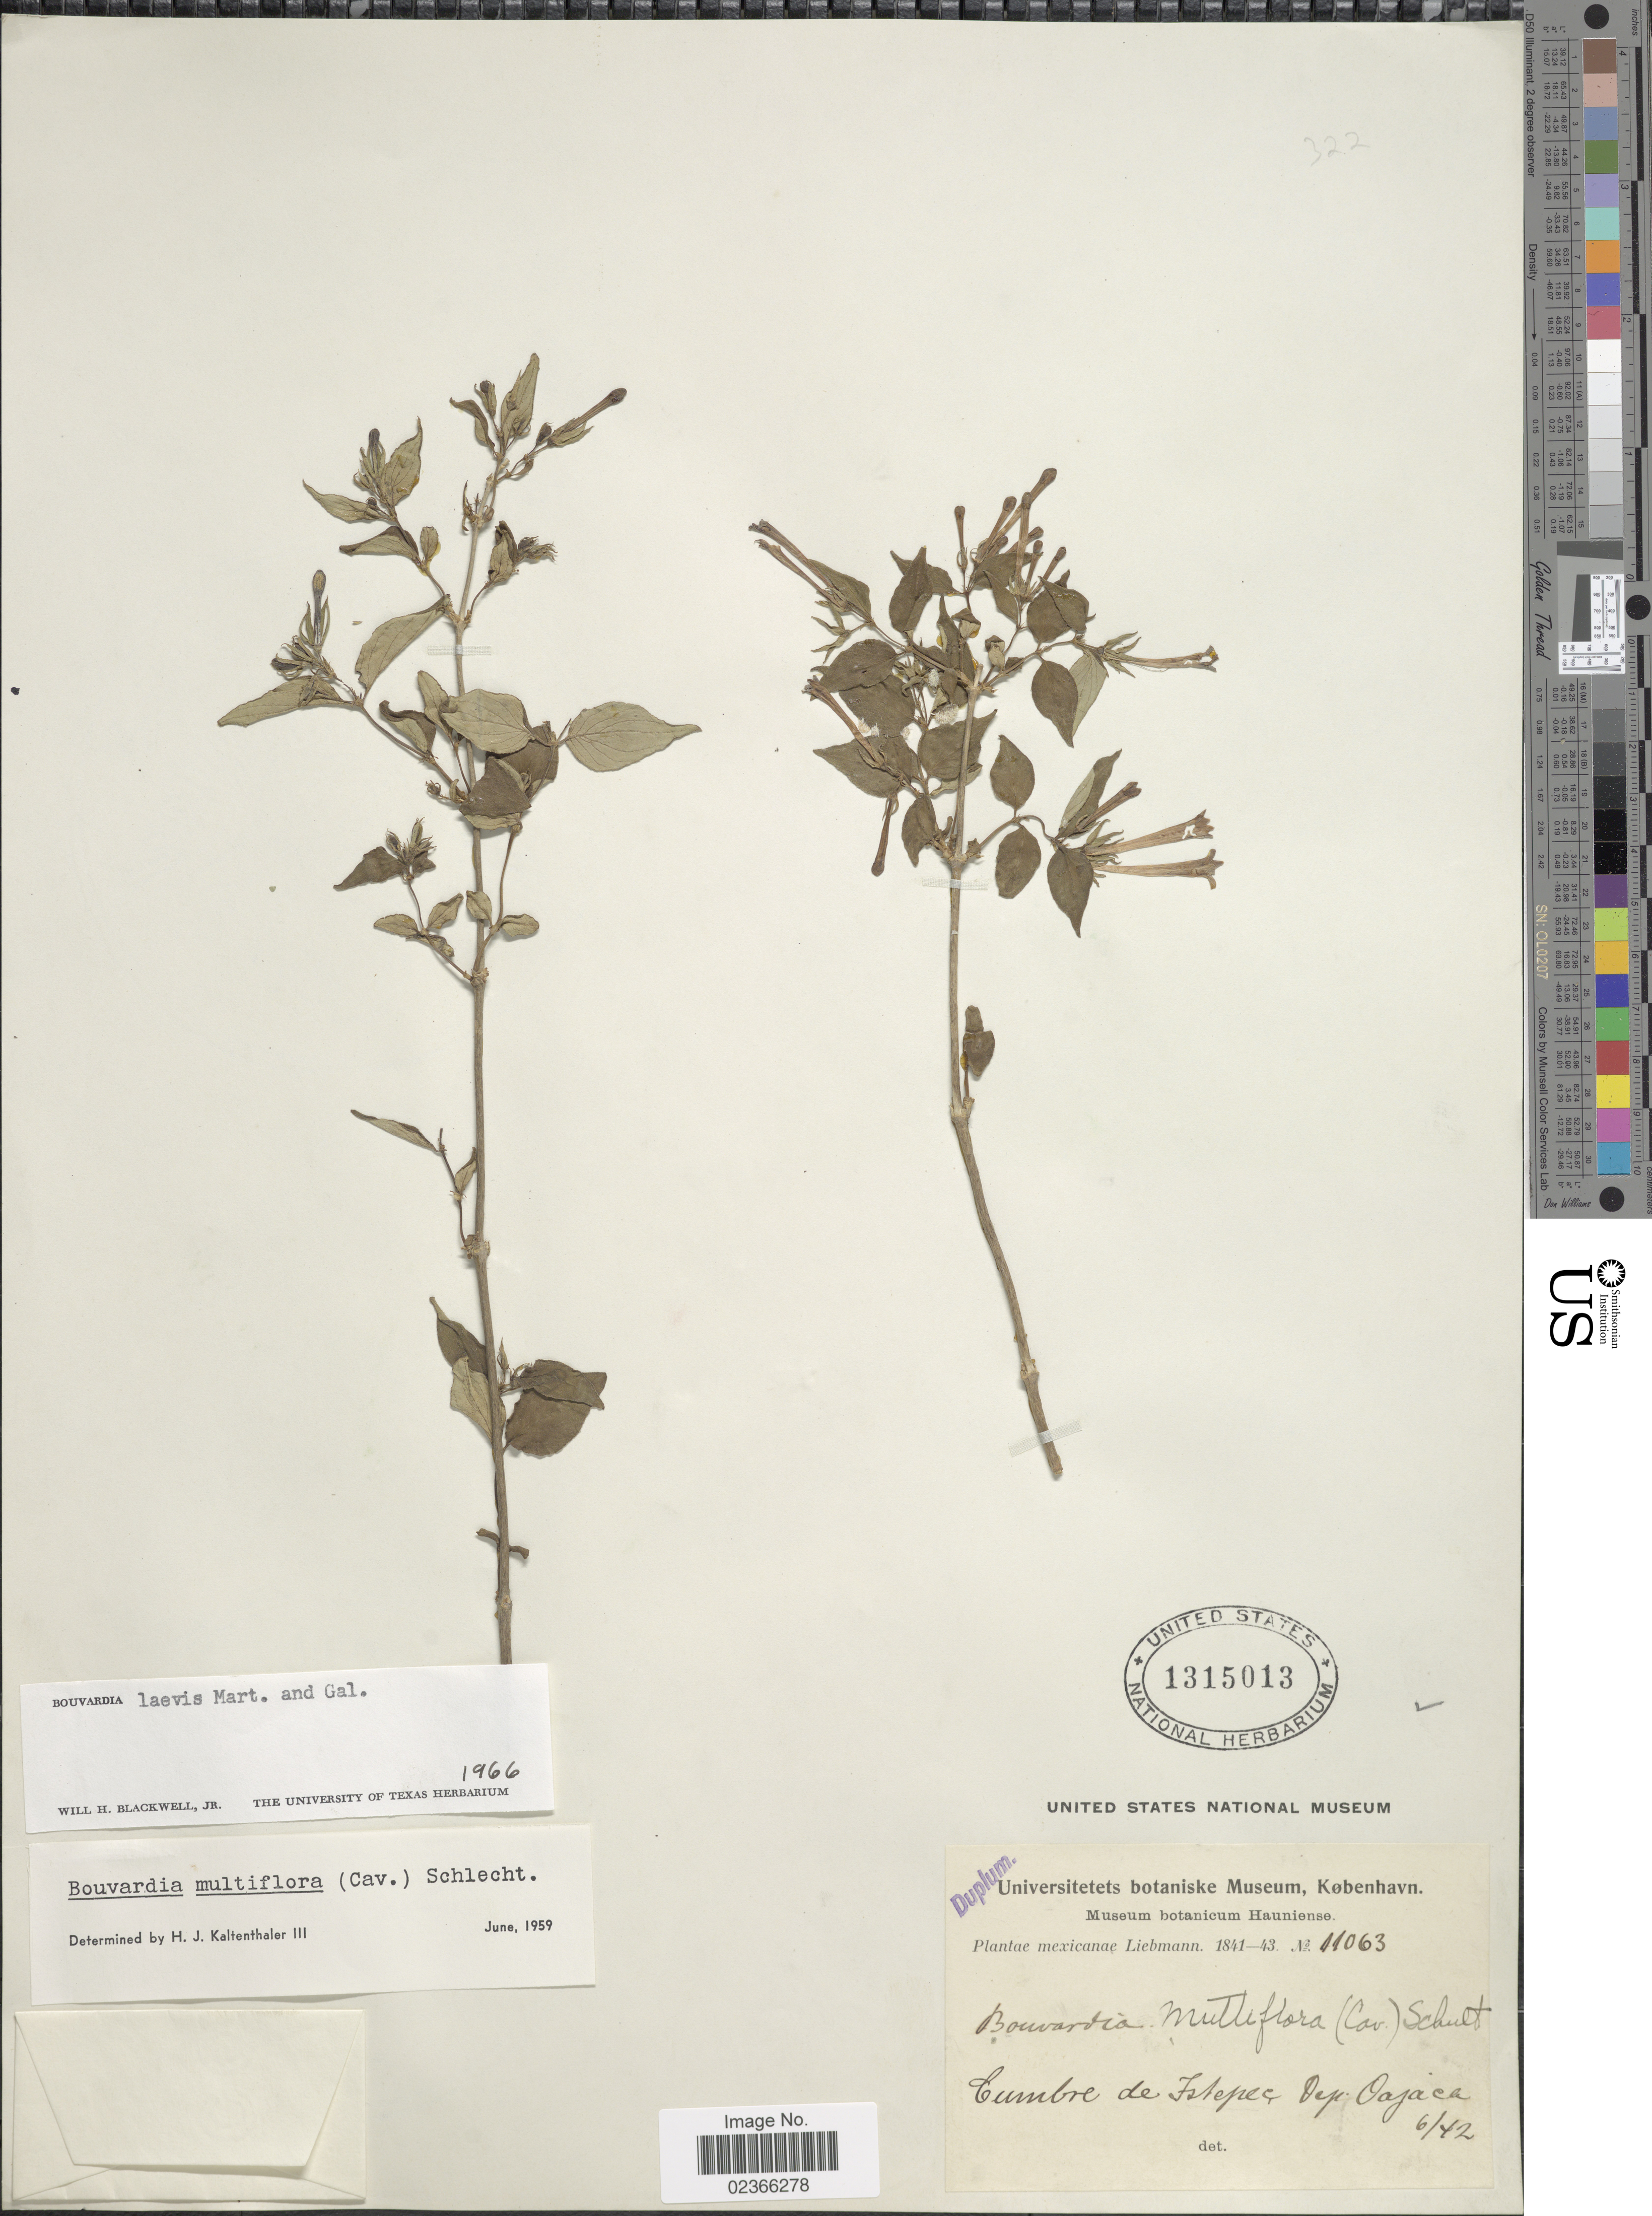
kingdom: Plantae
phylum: Tracheophyta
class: Magnoliopsida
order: Gentianales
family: Rubiaceae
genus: Bouvardia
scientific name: Bouvardia laevis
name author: M. Martens & Galeotti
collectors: Liebmann, --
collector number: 11603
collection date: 1842-06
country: Mexico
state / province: Oaxaca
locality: Cumbre de Istepec, Dep. Oajaca.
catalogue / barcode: US 1315013